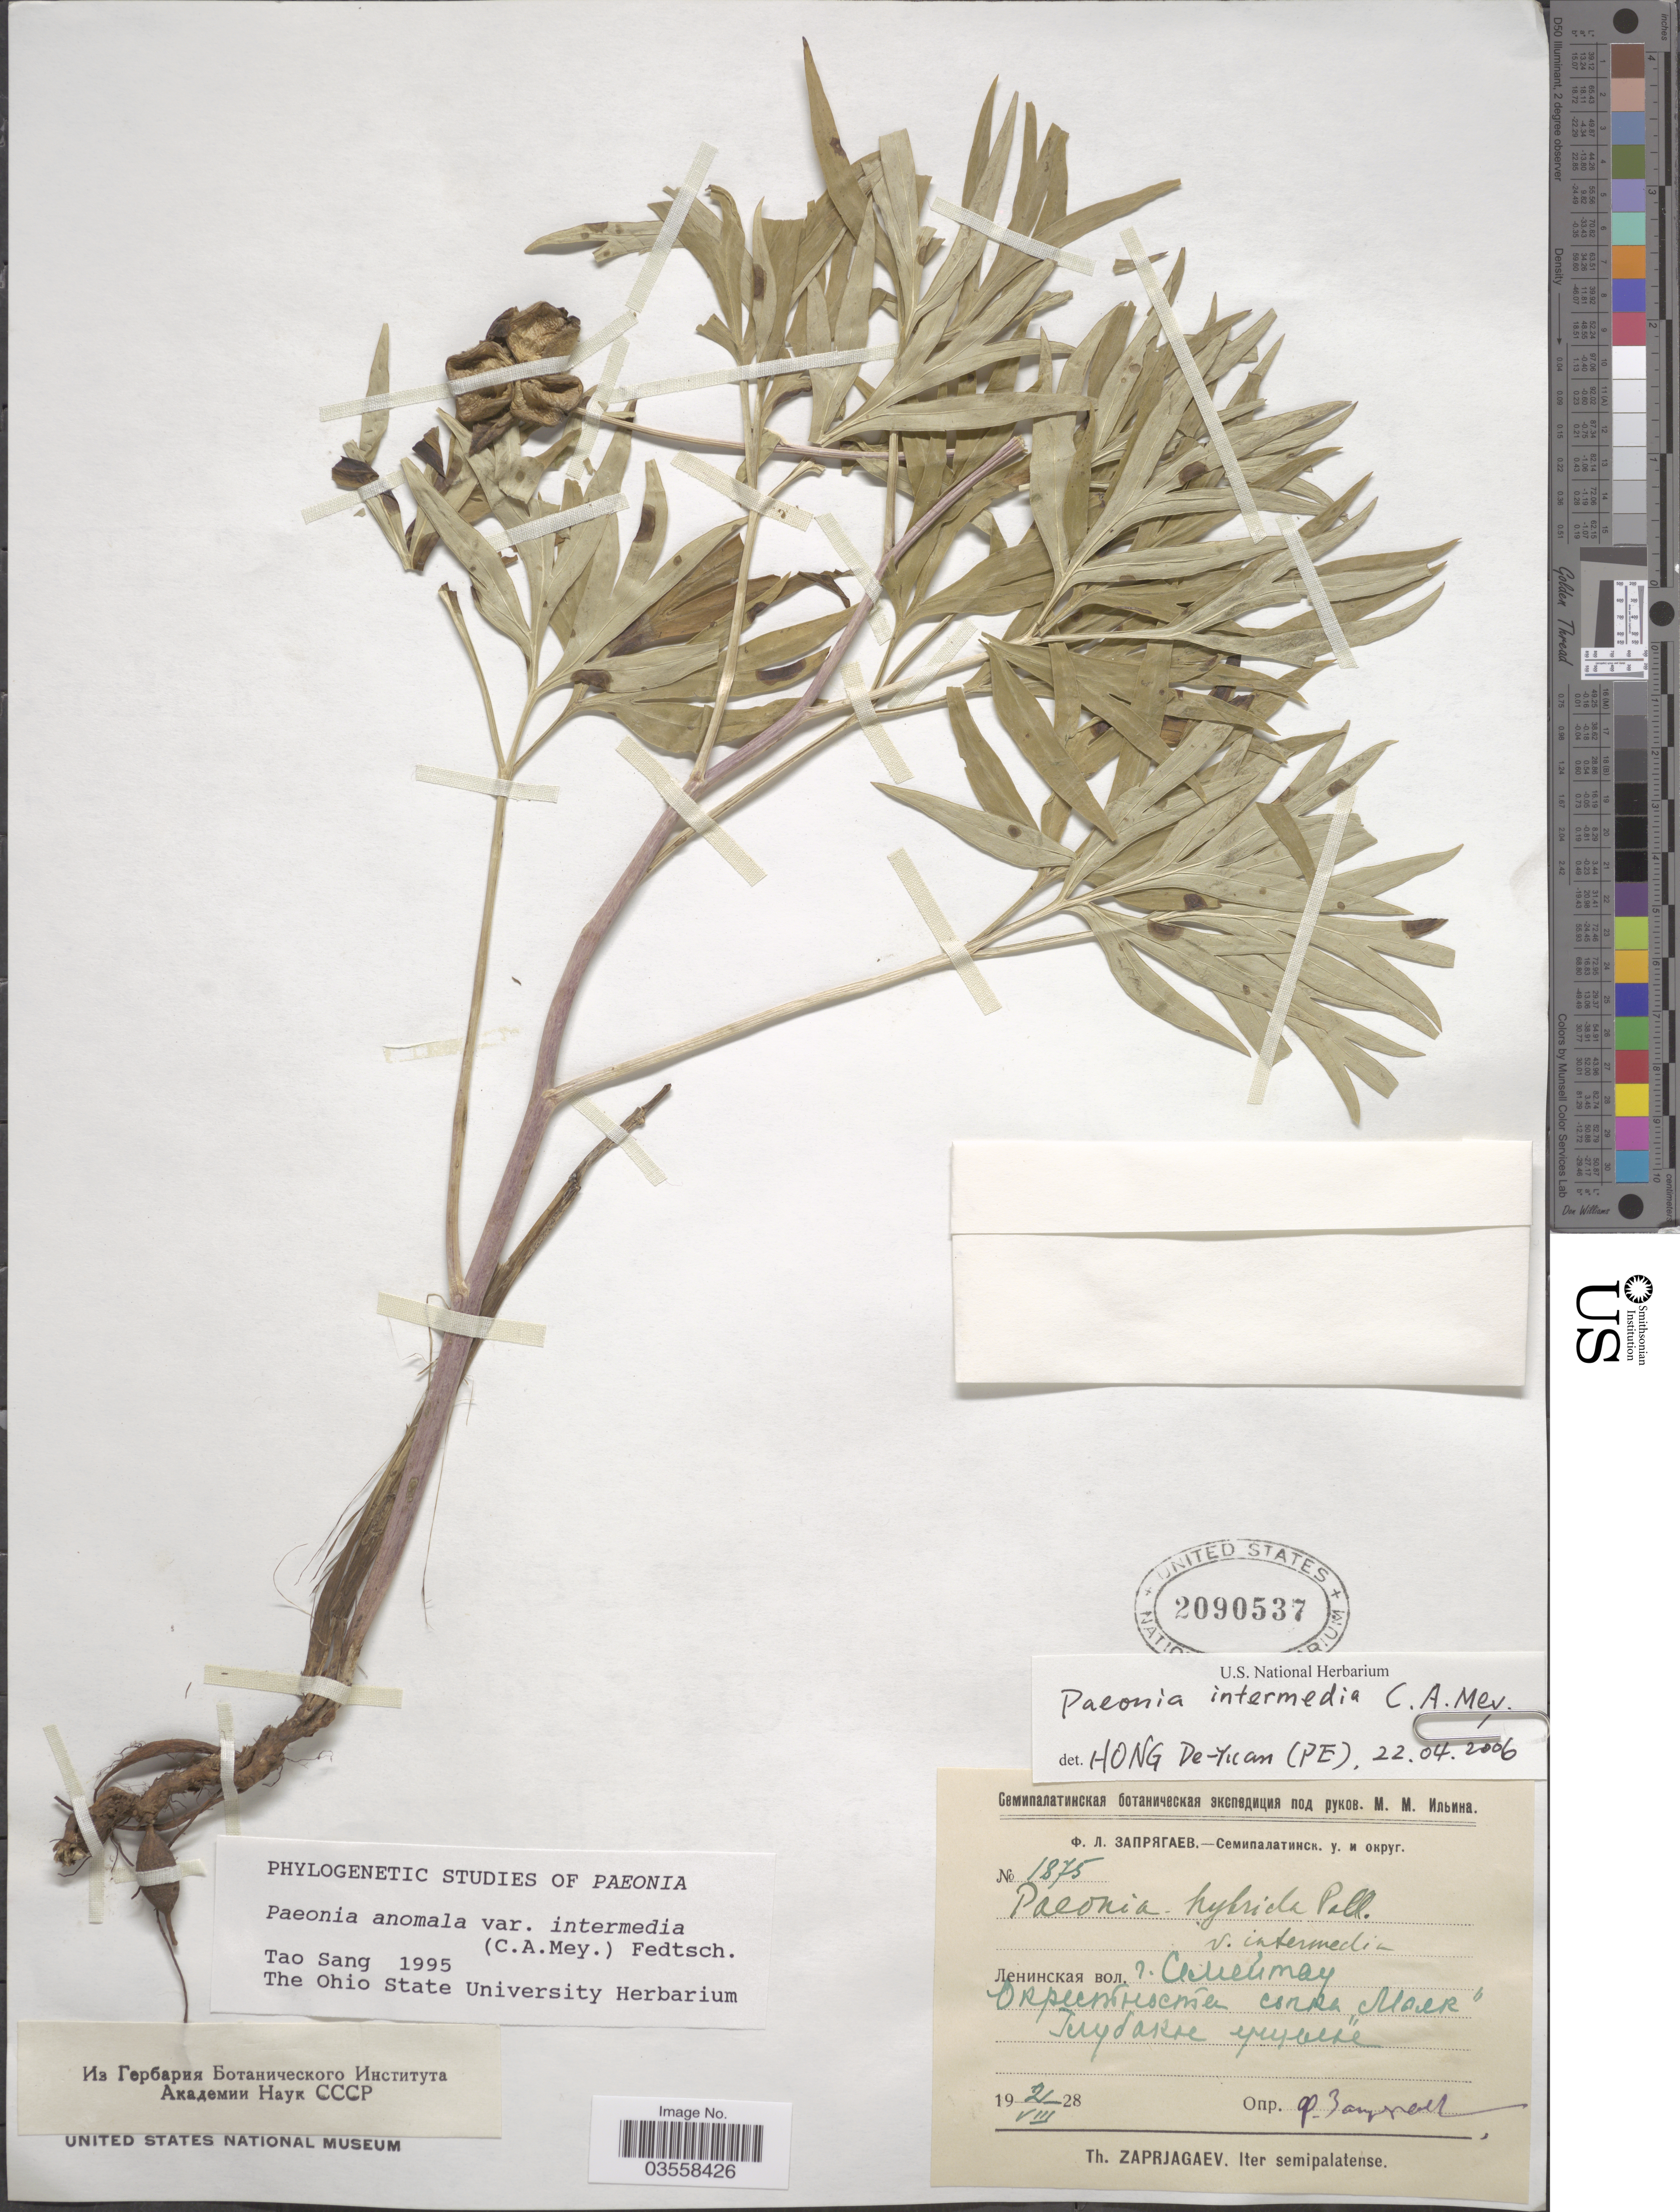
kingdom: Plantae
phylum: Tracheophyta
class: Magnoliopsida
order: Saxifragales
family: Paeoniaceae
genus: Paeonia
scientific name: Paeonia intermedia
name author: C.A. Mey.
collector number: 1875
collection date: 1928-08-21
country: Kazakhstan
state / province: East Kazakhstan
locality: Semeytau, vicinity of “Mayak”.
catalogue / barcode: US 2090537